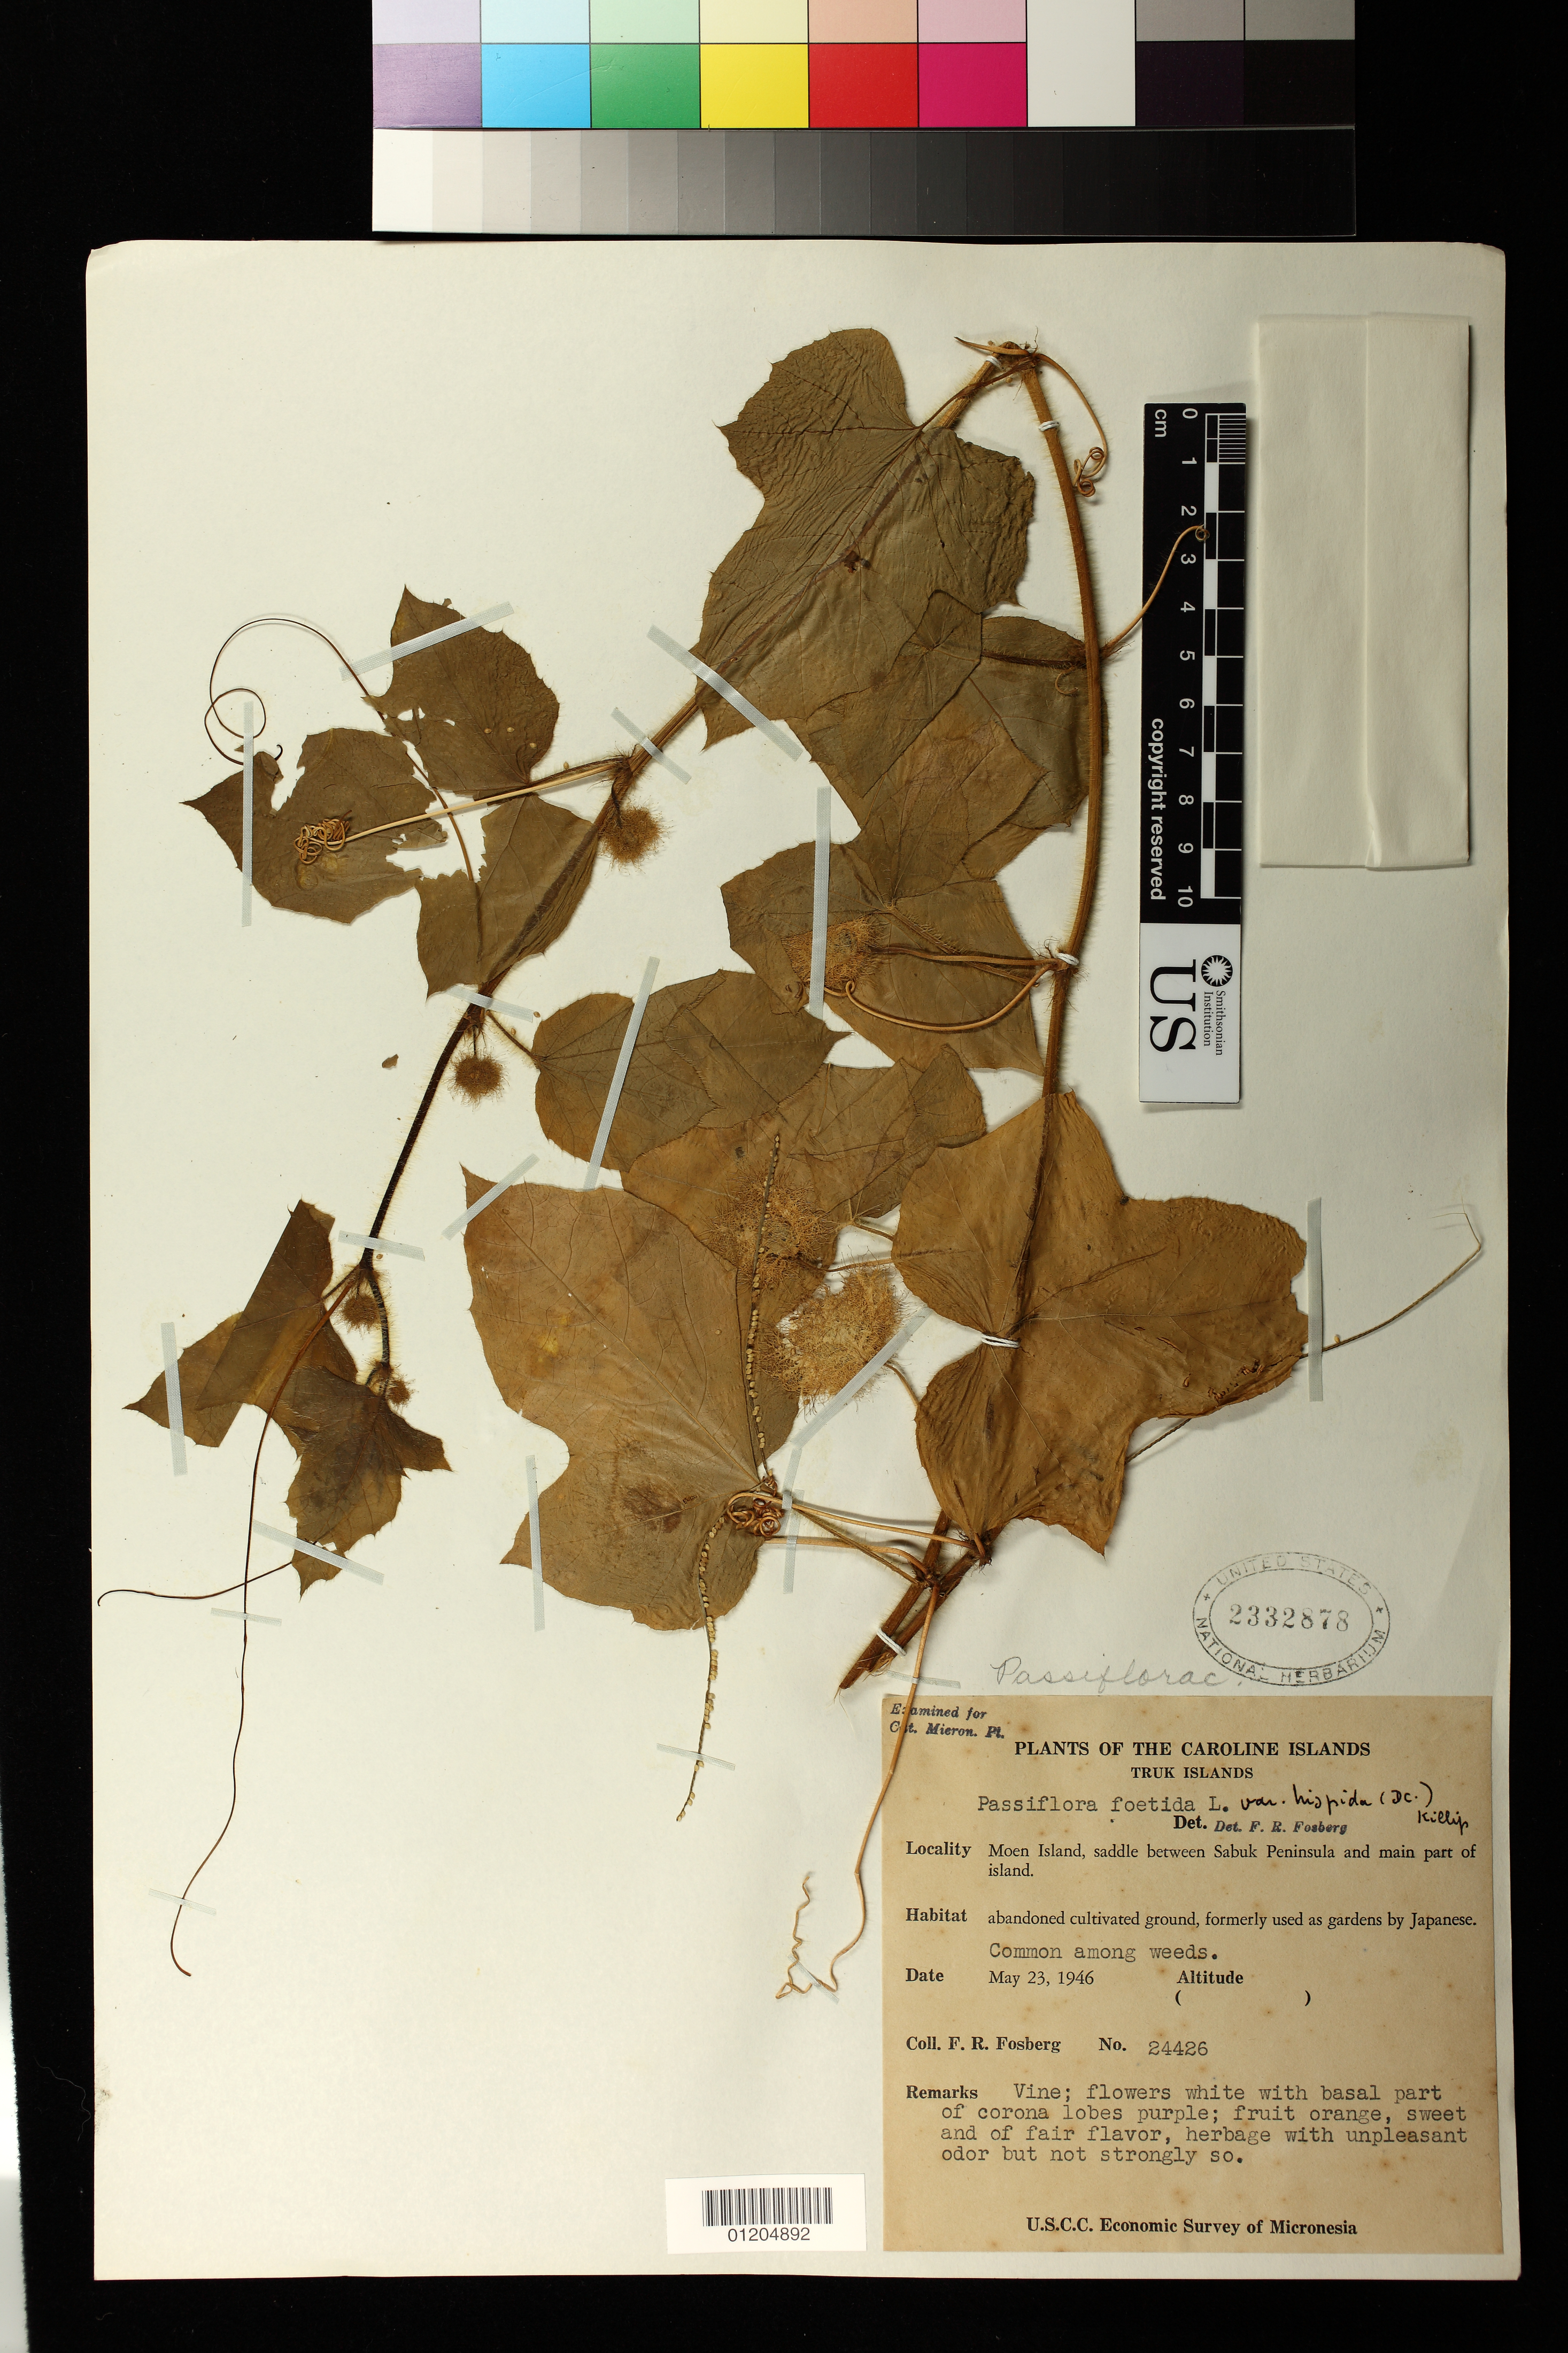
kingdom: Plantae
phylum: Tracheophyta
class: Magnoliopsida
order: Malpighiales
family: Passifloraceae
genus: Passiflora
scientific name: Passiflora foetida var. hispida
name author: (DC. ex Triana & Planch.) Killip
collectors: F. R. Fosberg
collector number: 24426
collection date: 1946-05-23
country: Micronesia, Federated States of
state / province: Truk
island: Moen [Wono]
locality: Moen Island. Saddle between Sabuk Peninsula and main part of island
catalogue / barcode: US 2332878